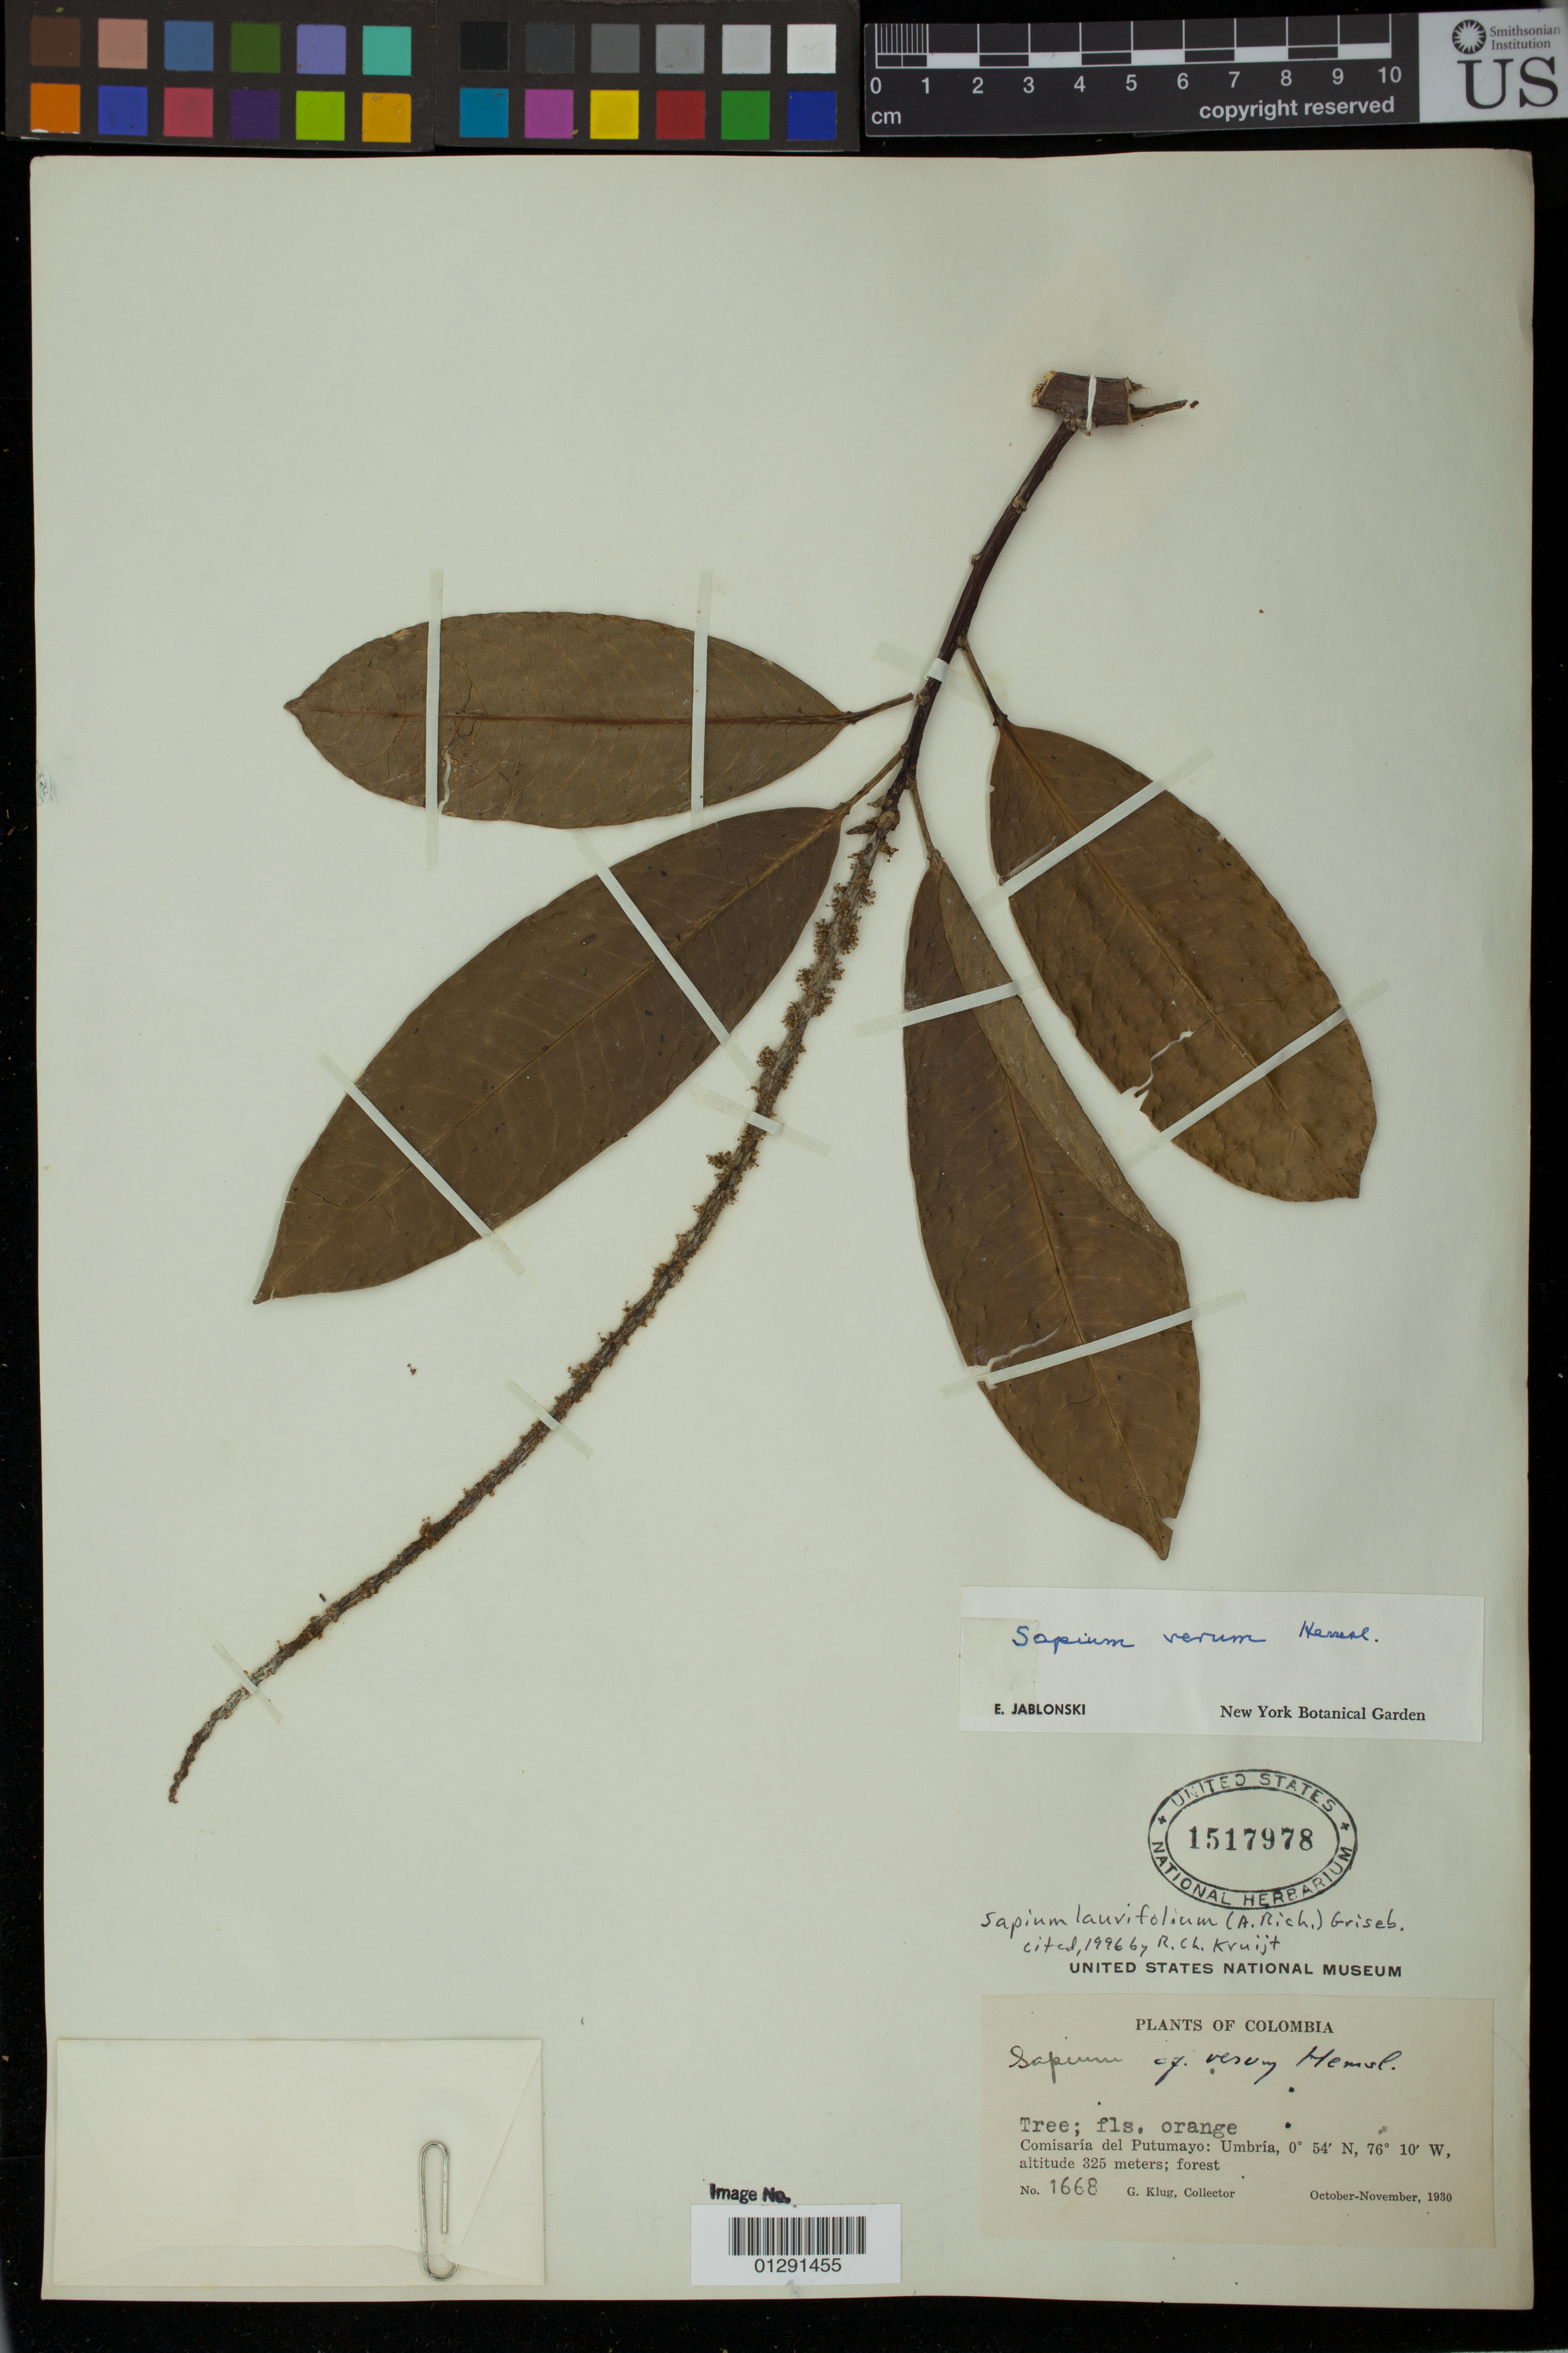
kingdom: Plantae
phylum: Tracheophyta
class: Magnoliopsida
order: Malpighiales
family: Euphorbiaceae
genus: Sapium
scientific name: Sapium lauriflorum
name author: (A. Rich.) Griseb.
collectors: G. Klug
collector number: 1668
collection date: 1930-10/1930-11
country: Colombia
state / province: Putumayo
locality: Comisaria del Putumayo. Umbria.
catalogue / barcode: US 1517978